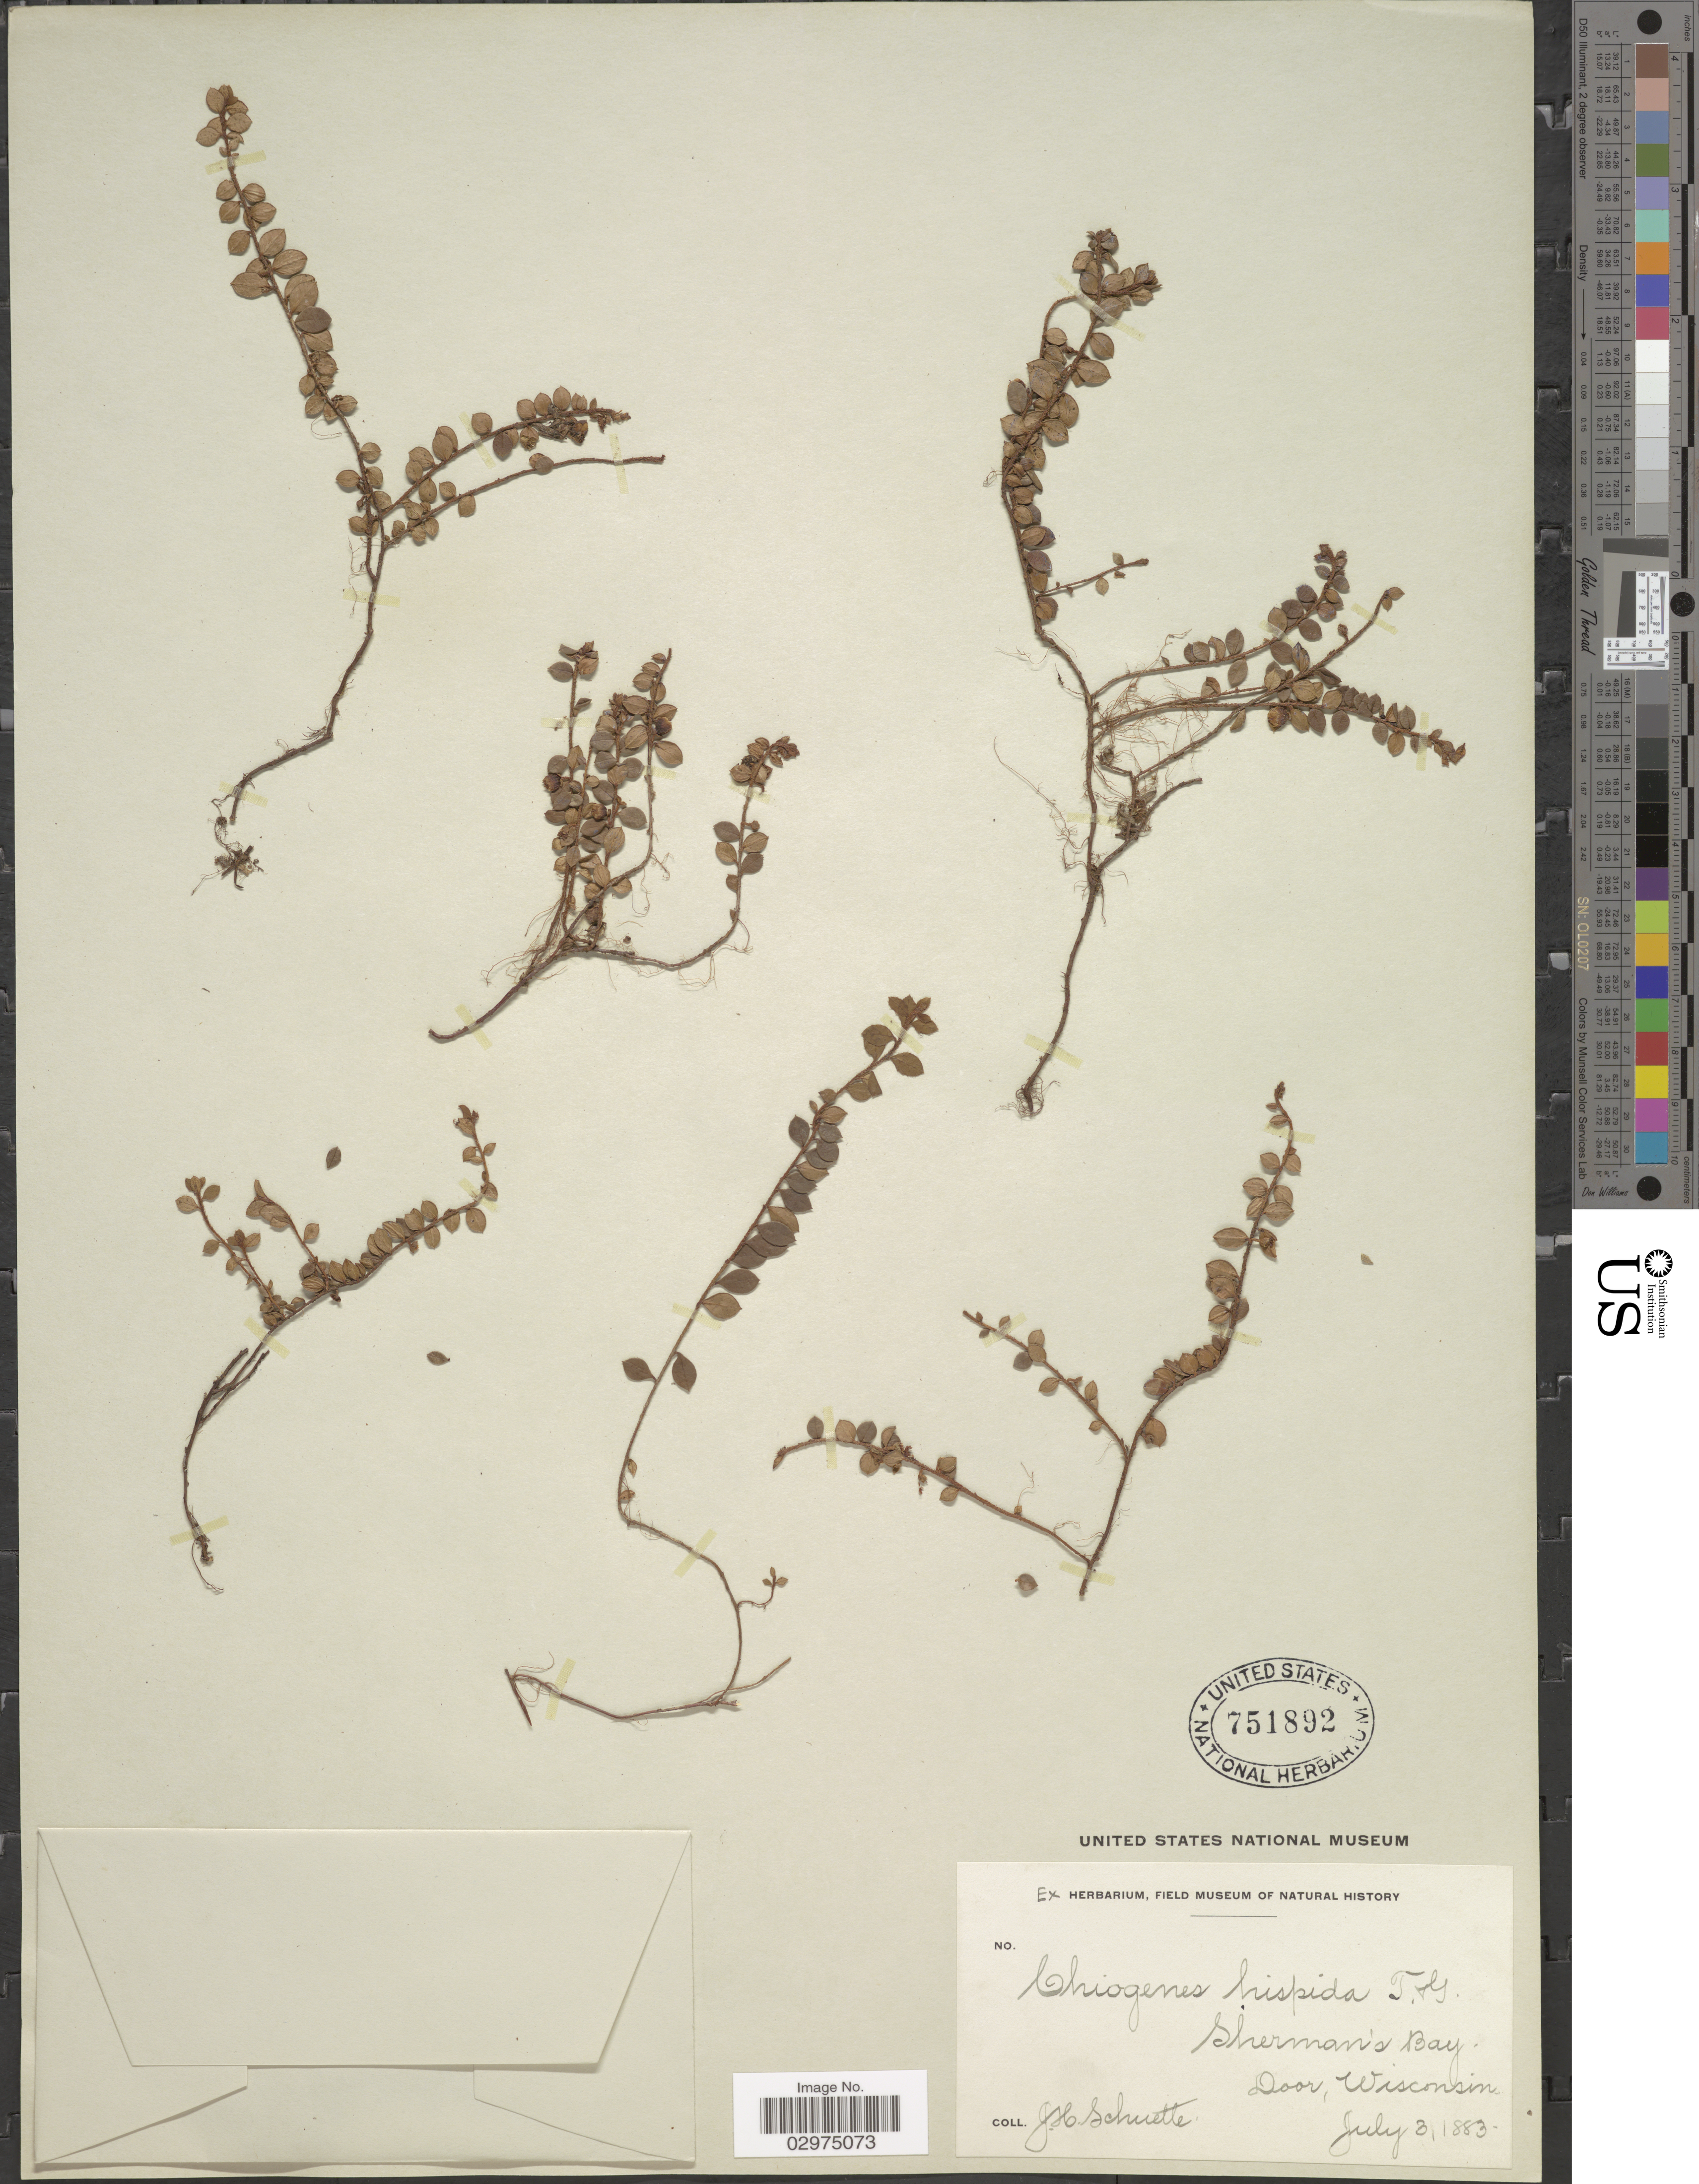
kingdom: Plantae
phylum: Tracheophyta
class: Magnoliopsida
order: Ericales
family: Ericaceae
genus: Gaultheria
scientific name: Gaultheria hispidula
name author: (L.) Muhl. ex Bigelow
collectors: J. H. Schuette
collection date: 1883-07-03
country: United States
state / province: Wisconsin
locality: Sherman's Bay. Door.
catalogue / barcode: US 751892